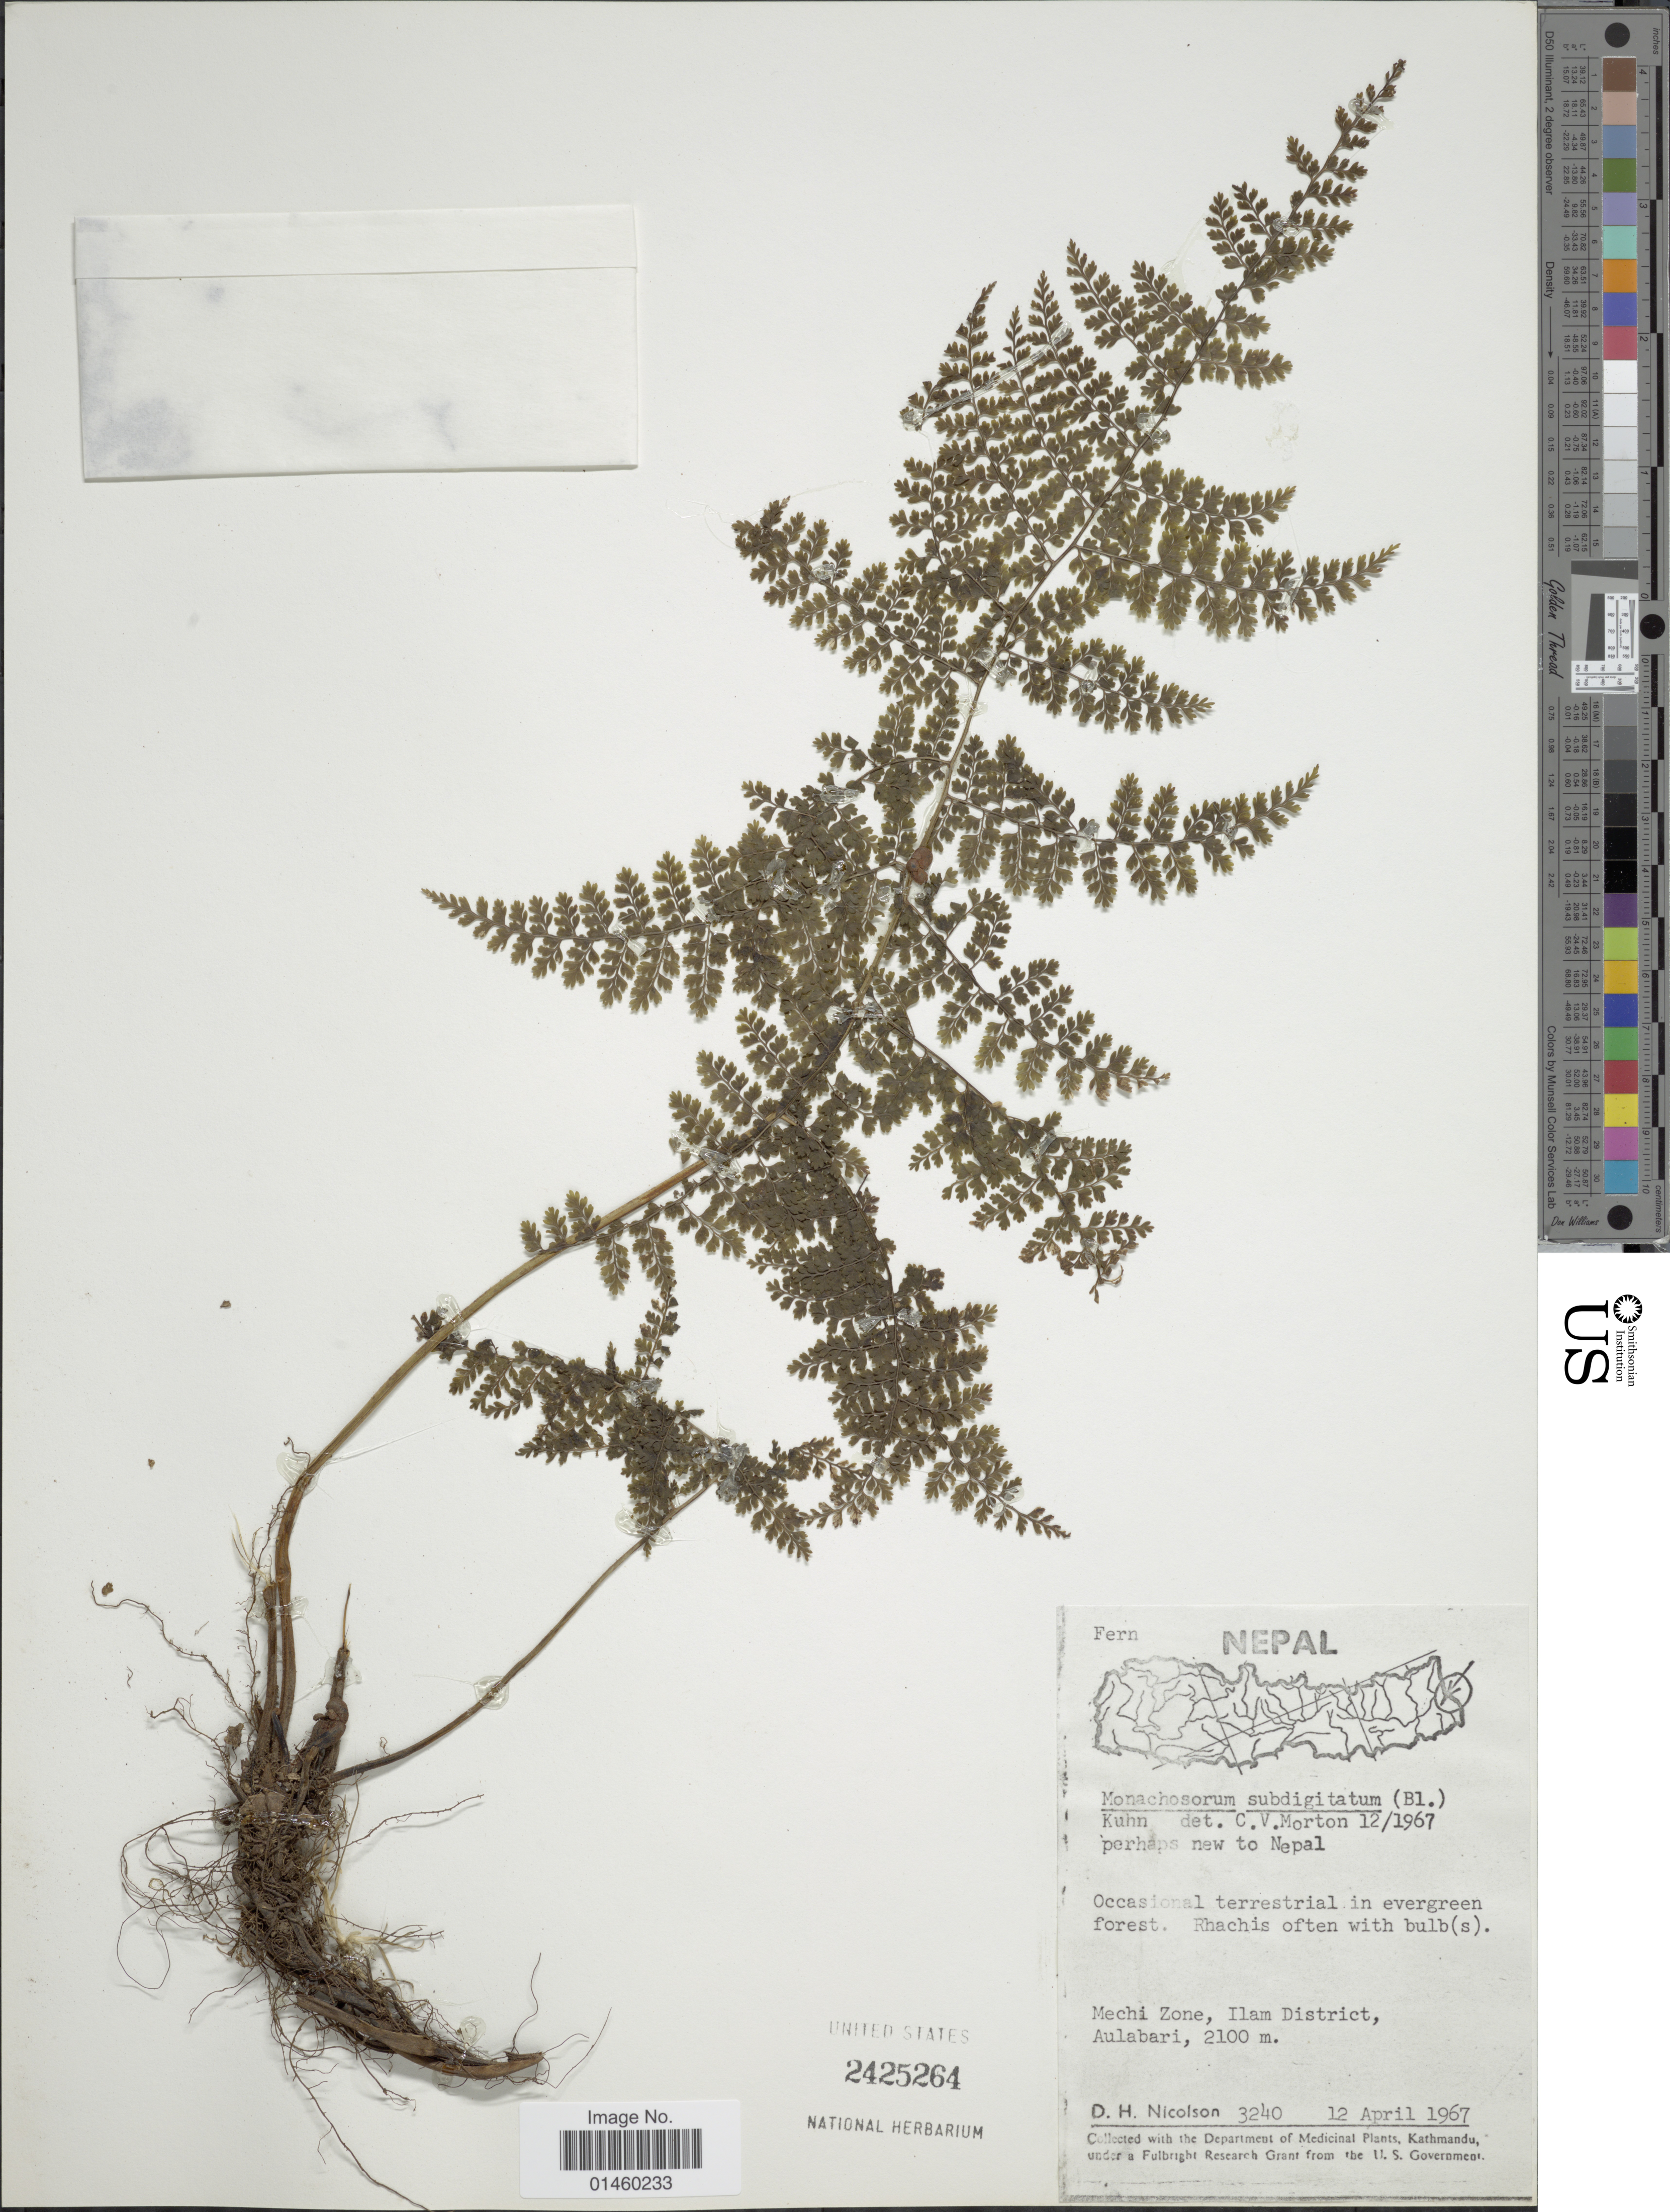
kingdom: Plantae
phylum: Tracheophyta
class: Polypodiopsida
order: Polypodiales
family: Dennstaedtiaceae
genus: Monachosorum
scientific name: Monachosorum subdigitatum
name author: (Blume) Kuhn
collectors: D. H. Nicolson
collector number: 3240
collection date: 1967-04-12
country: Nepal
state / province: Mechi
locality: Mechi Zone, Ilam District, Aulabari.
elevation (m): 2100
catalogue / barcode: US 2425264